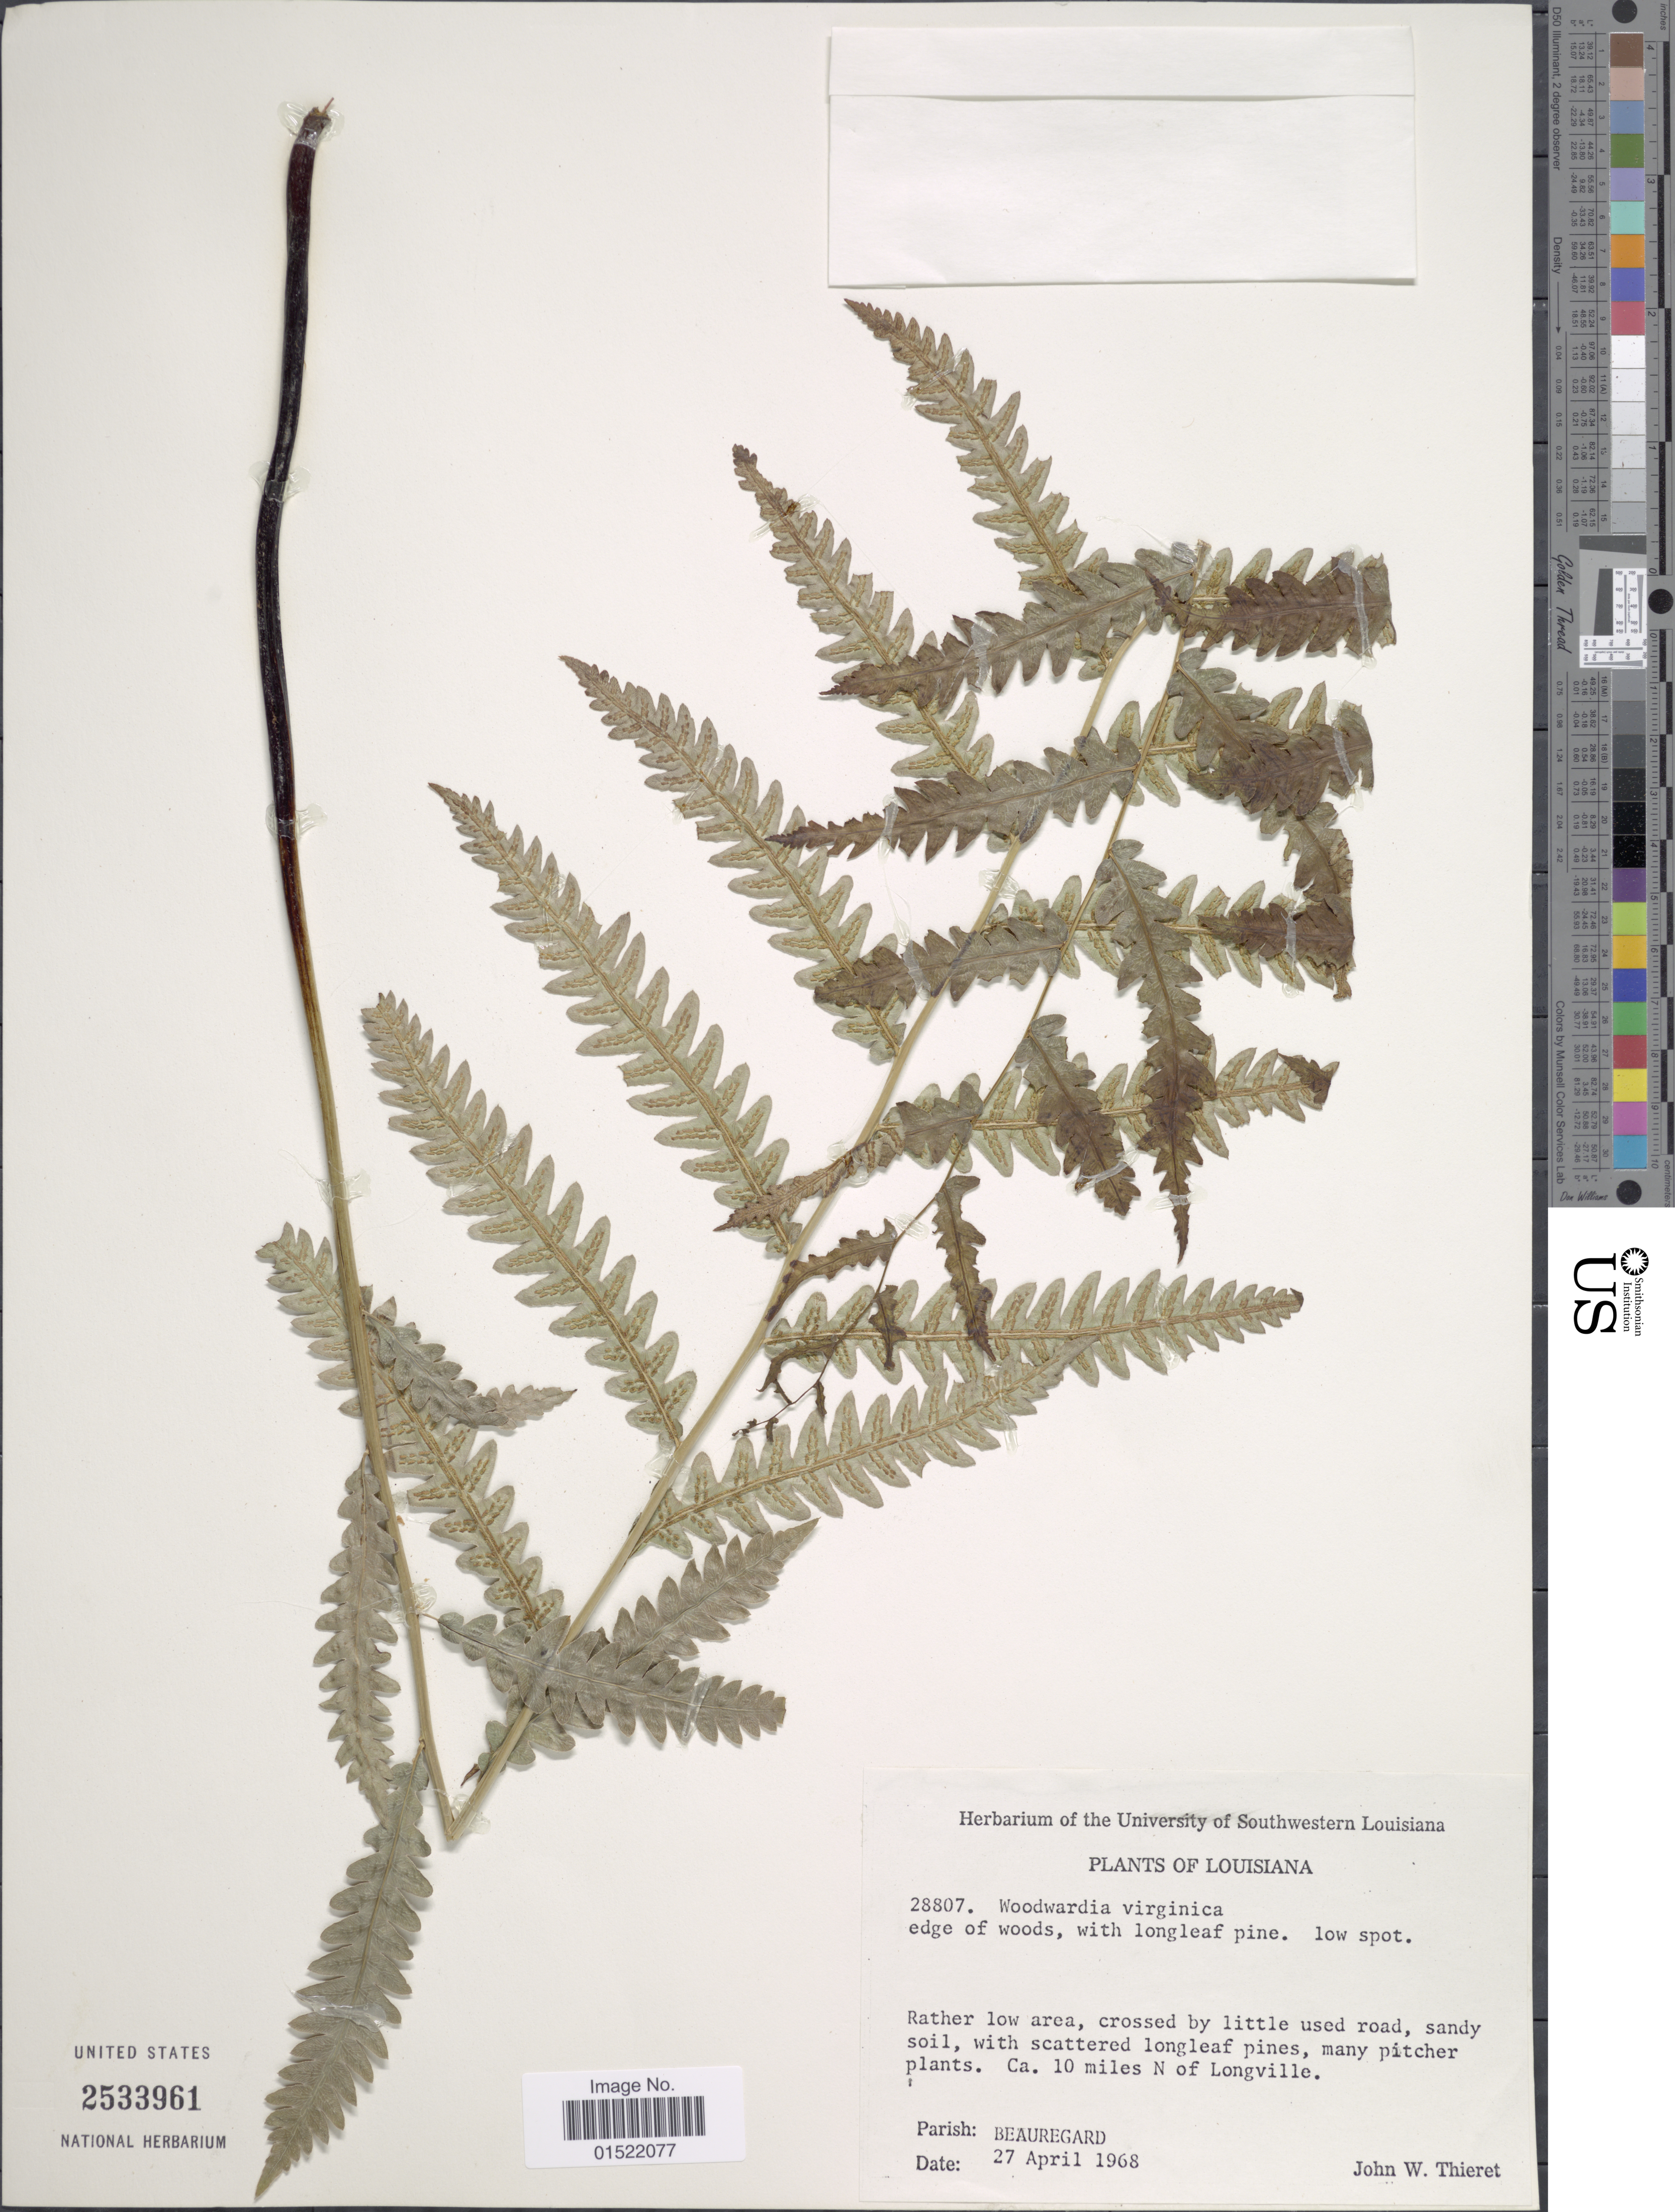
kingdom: Plantae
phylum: Tracheophyta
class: Polypodiopsida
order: Polypodiales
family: Blechnaceae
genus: Woodwardia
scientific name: Woodwardia virginica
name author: (L.) R.M. Sm.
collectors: J. W. Thieret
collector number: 28807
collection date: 1968-04-27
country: United States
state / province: Louisiana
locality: Ca. 10 miles N. of Longville, Parish: Beauregard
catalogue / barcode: US 2533961